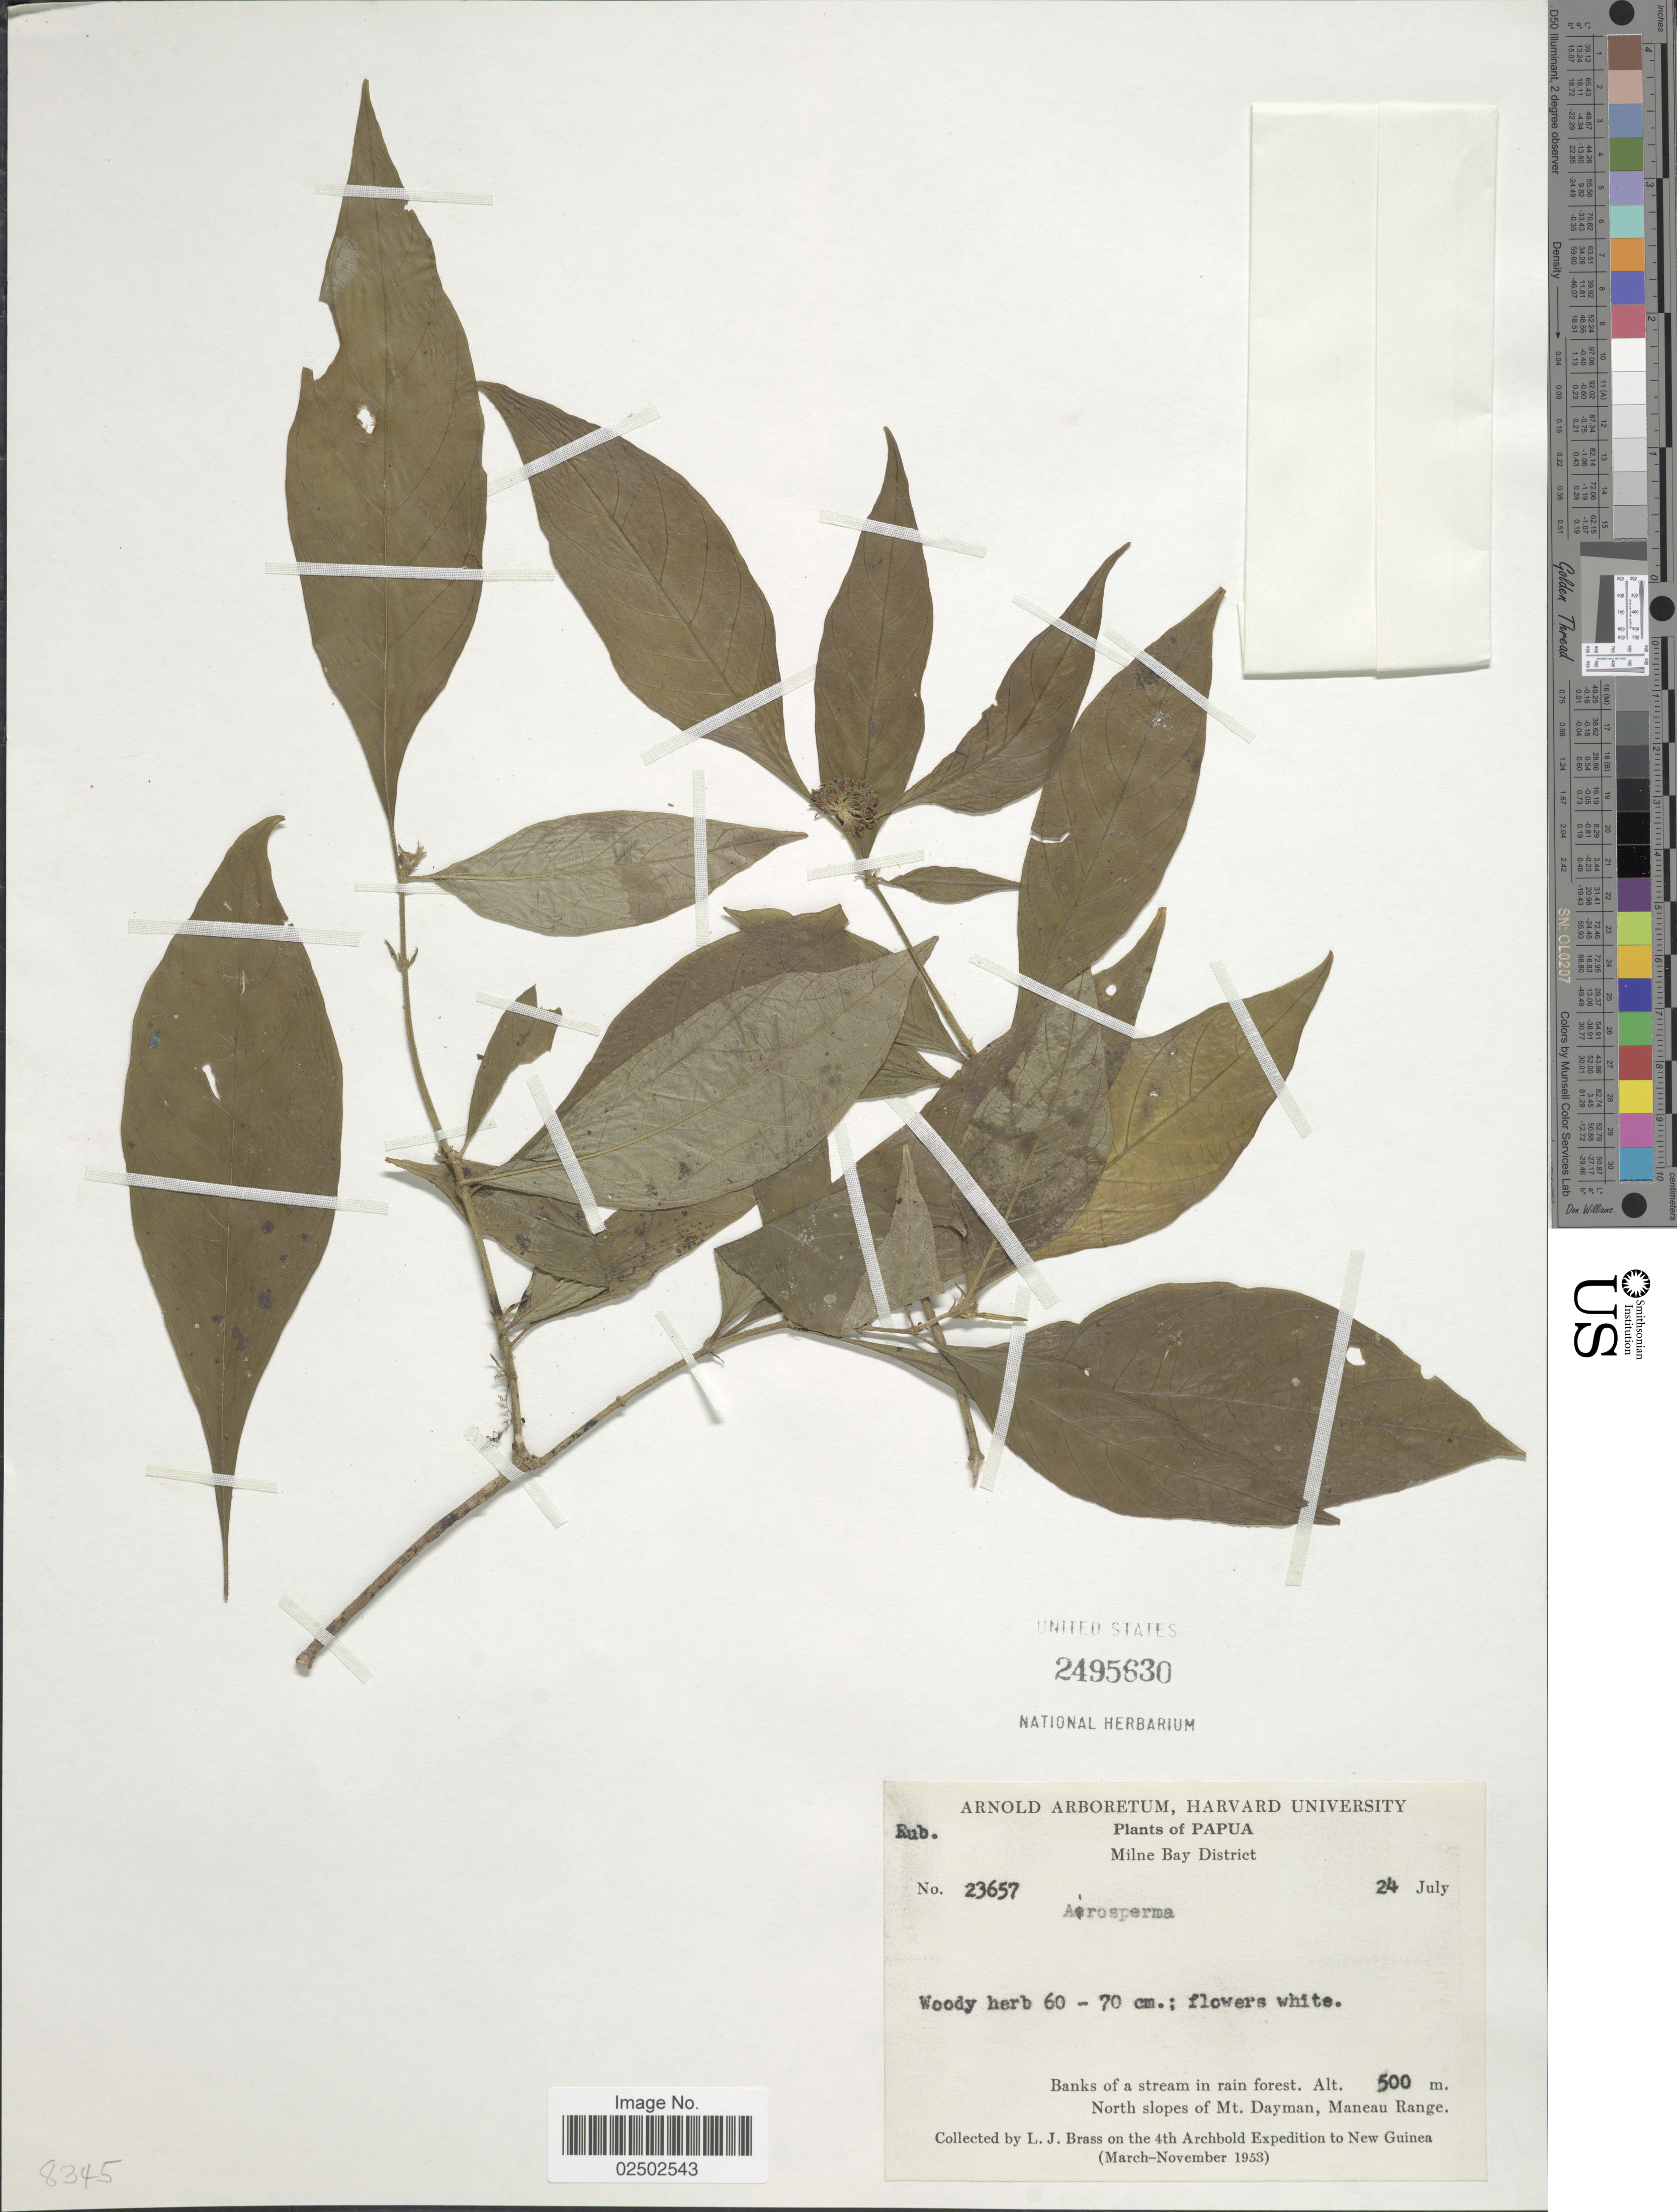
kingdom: Plantae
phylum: Tracheophyta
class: Magnoliopsida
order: Gentianales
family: Rubiaceae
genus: Airosperma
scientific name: Airosperma sp.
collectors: L. J. Brass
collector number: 23657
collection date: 1953-07-24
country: Papua New Guinea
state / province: Milne Bay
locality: North slopes of Mt. Dayman, Maneau Range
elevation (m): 500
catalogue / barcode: US 2495630